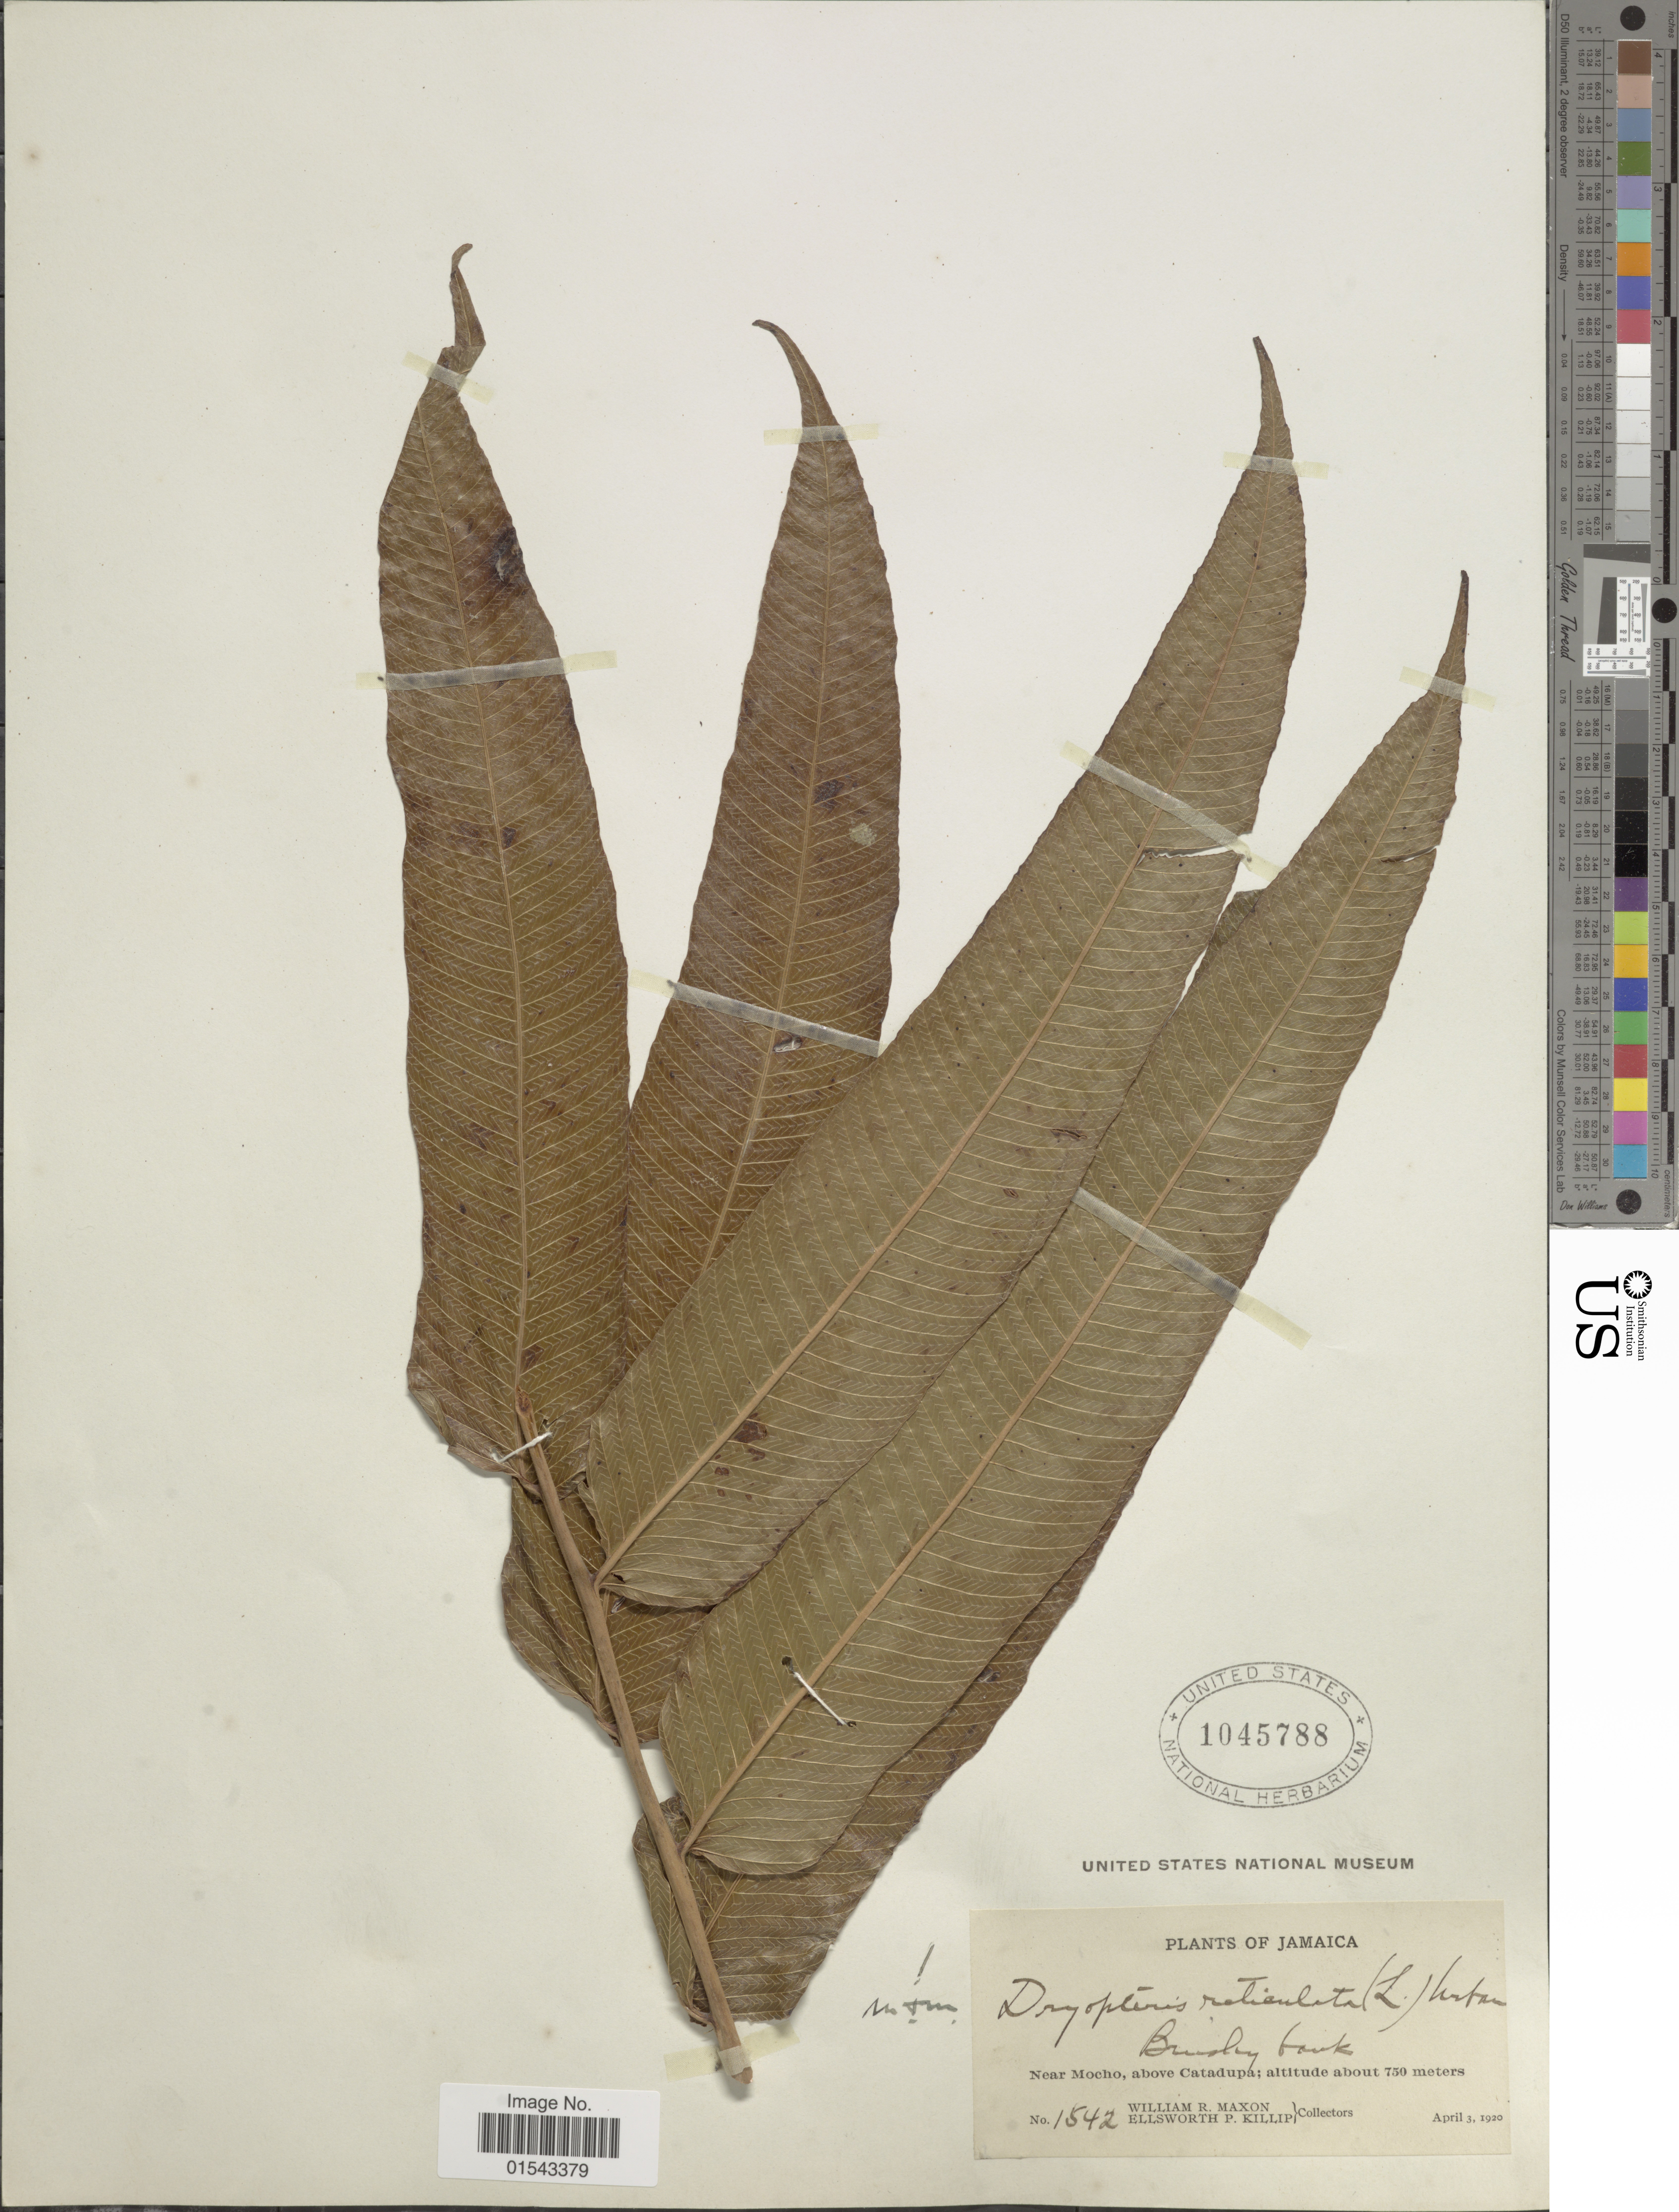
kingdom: Plantae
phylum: Tracheophyta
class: Polypodiopsida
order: Polypodiales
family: Thelypteridaceae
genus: Meniscium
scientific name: Meniscium reticulatum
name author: (L.) Sw.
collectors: W. R. Maxon & E. P. Killip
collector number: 1542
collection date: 1920-04-03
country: Jamaica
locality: Near Mocho, above Catadupa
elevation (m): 750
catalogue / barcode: US 1045788